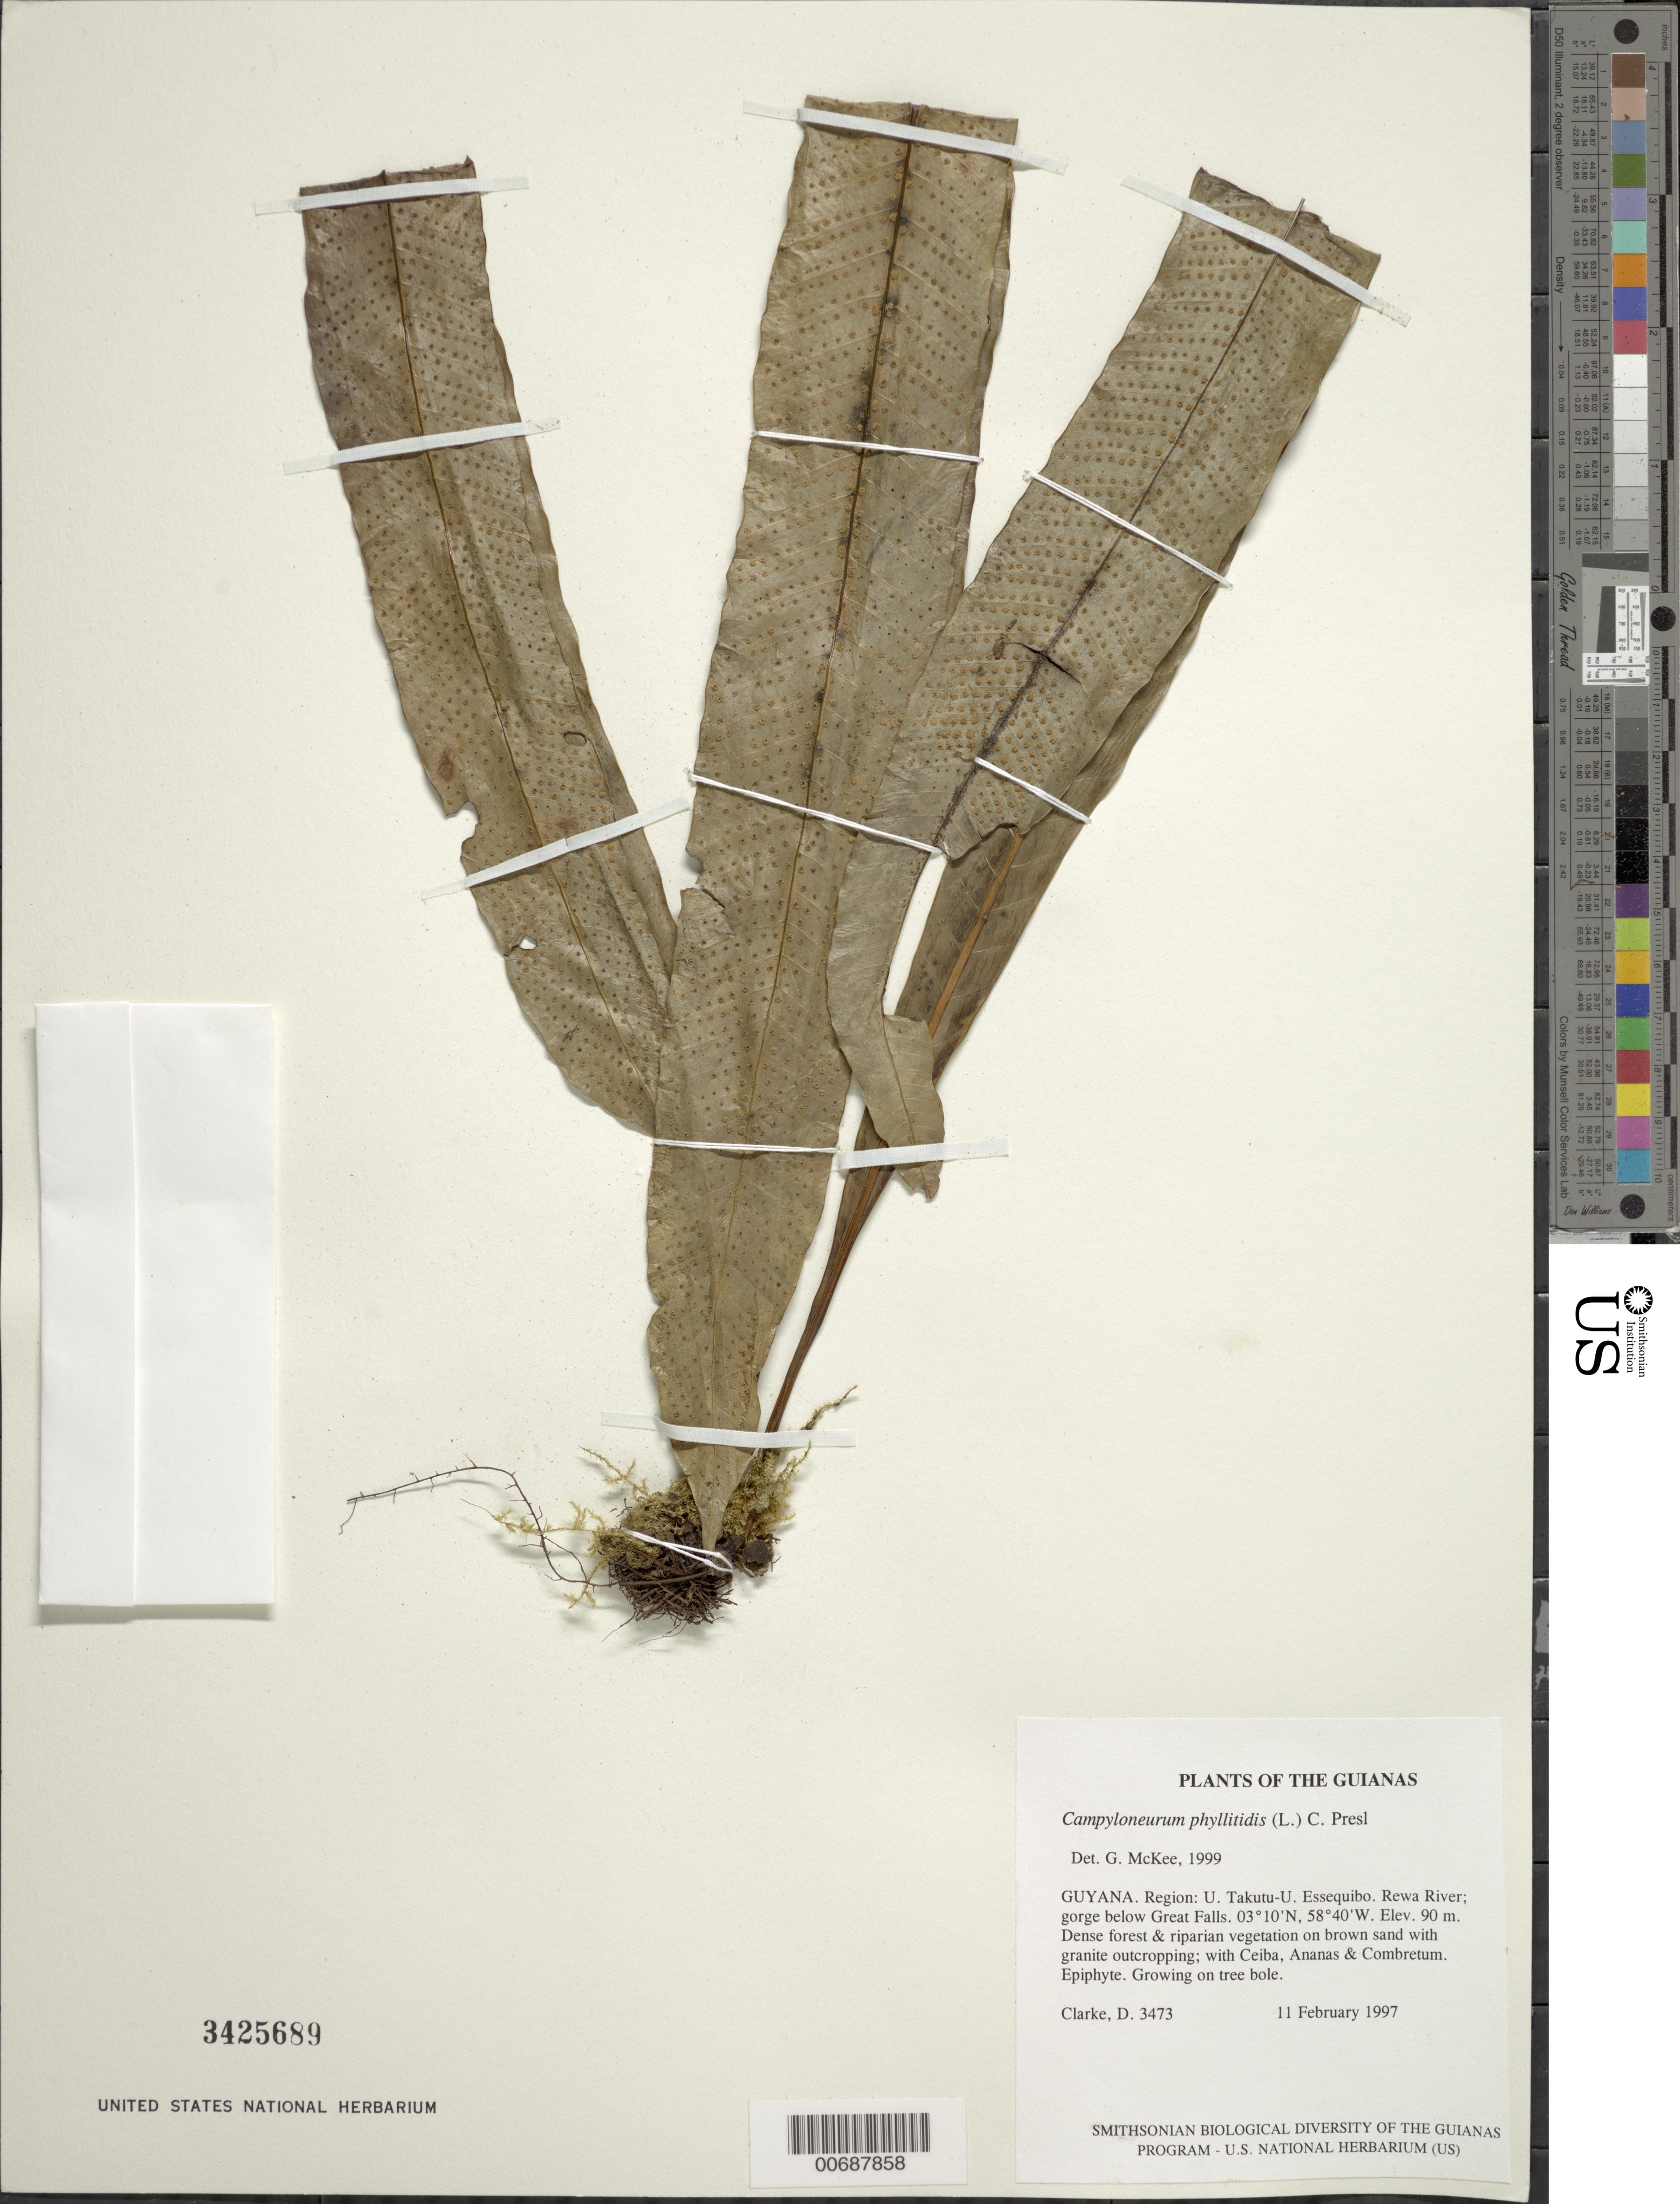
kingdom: Plantae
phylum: Tracheophyta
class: Polypodiopsida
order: Polypodiales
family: Polypodiaceae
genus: Campyloneurum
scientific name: Campyloneurum phyllitidis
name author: (L.) C. Presl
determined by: McKee, G. S., (US), NMNH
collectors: H. D. Clarke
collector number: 3473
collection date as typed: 11 February 1997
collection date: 1997-02-11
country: Guyana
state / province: U. Takutu-U. Essequibo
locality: Rewa River; gorge below Great Falls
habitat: Dense forest & riparian vegetation on brown sand with granite outcropping; with Ceiba, Ananas & Combretum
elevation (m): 90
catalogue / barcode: US 3425689